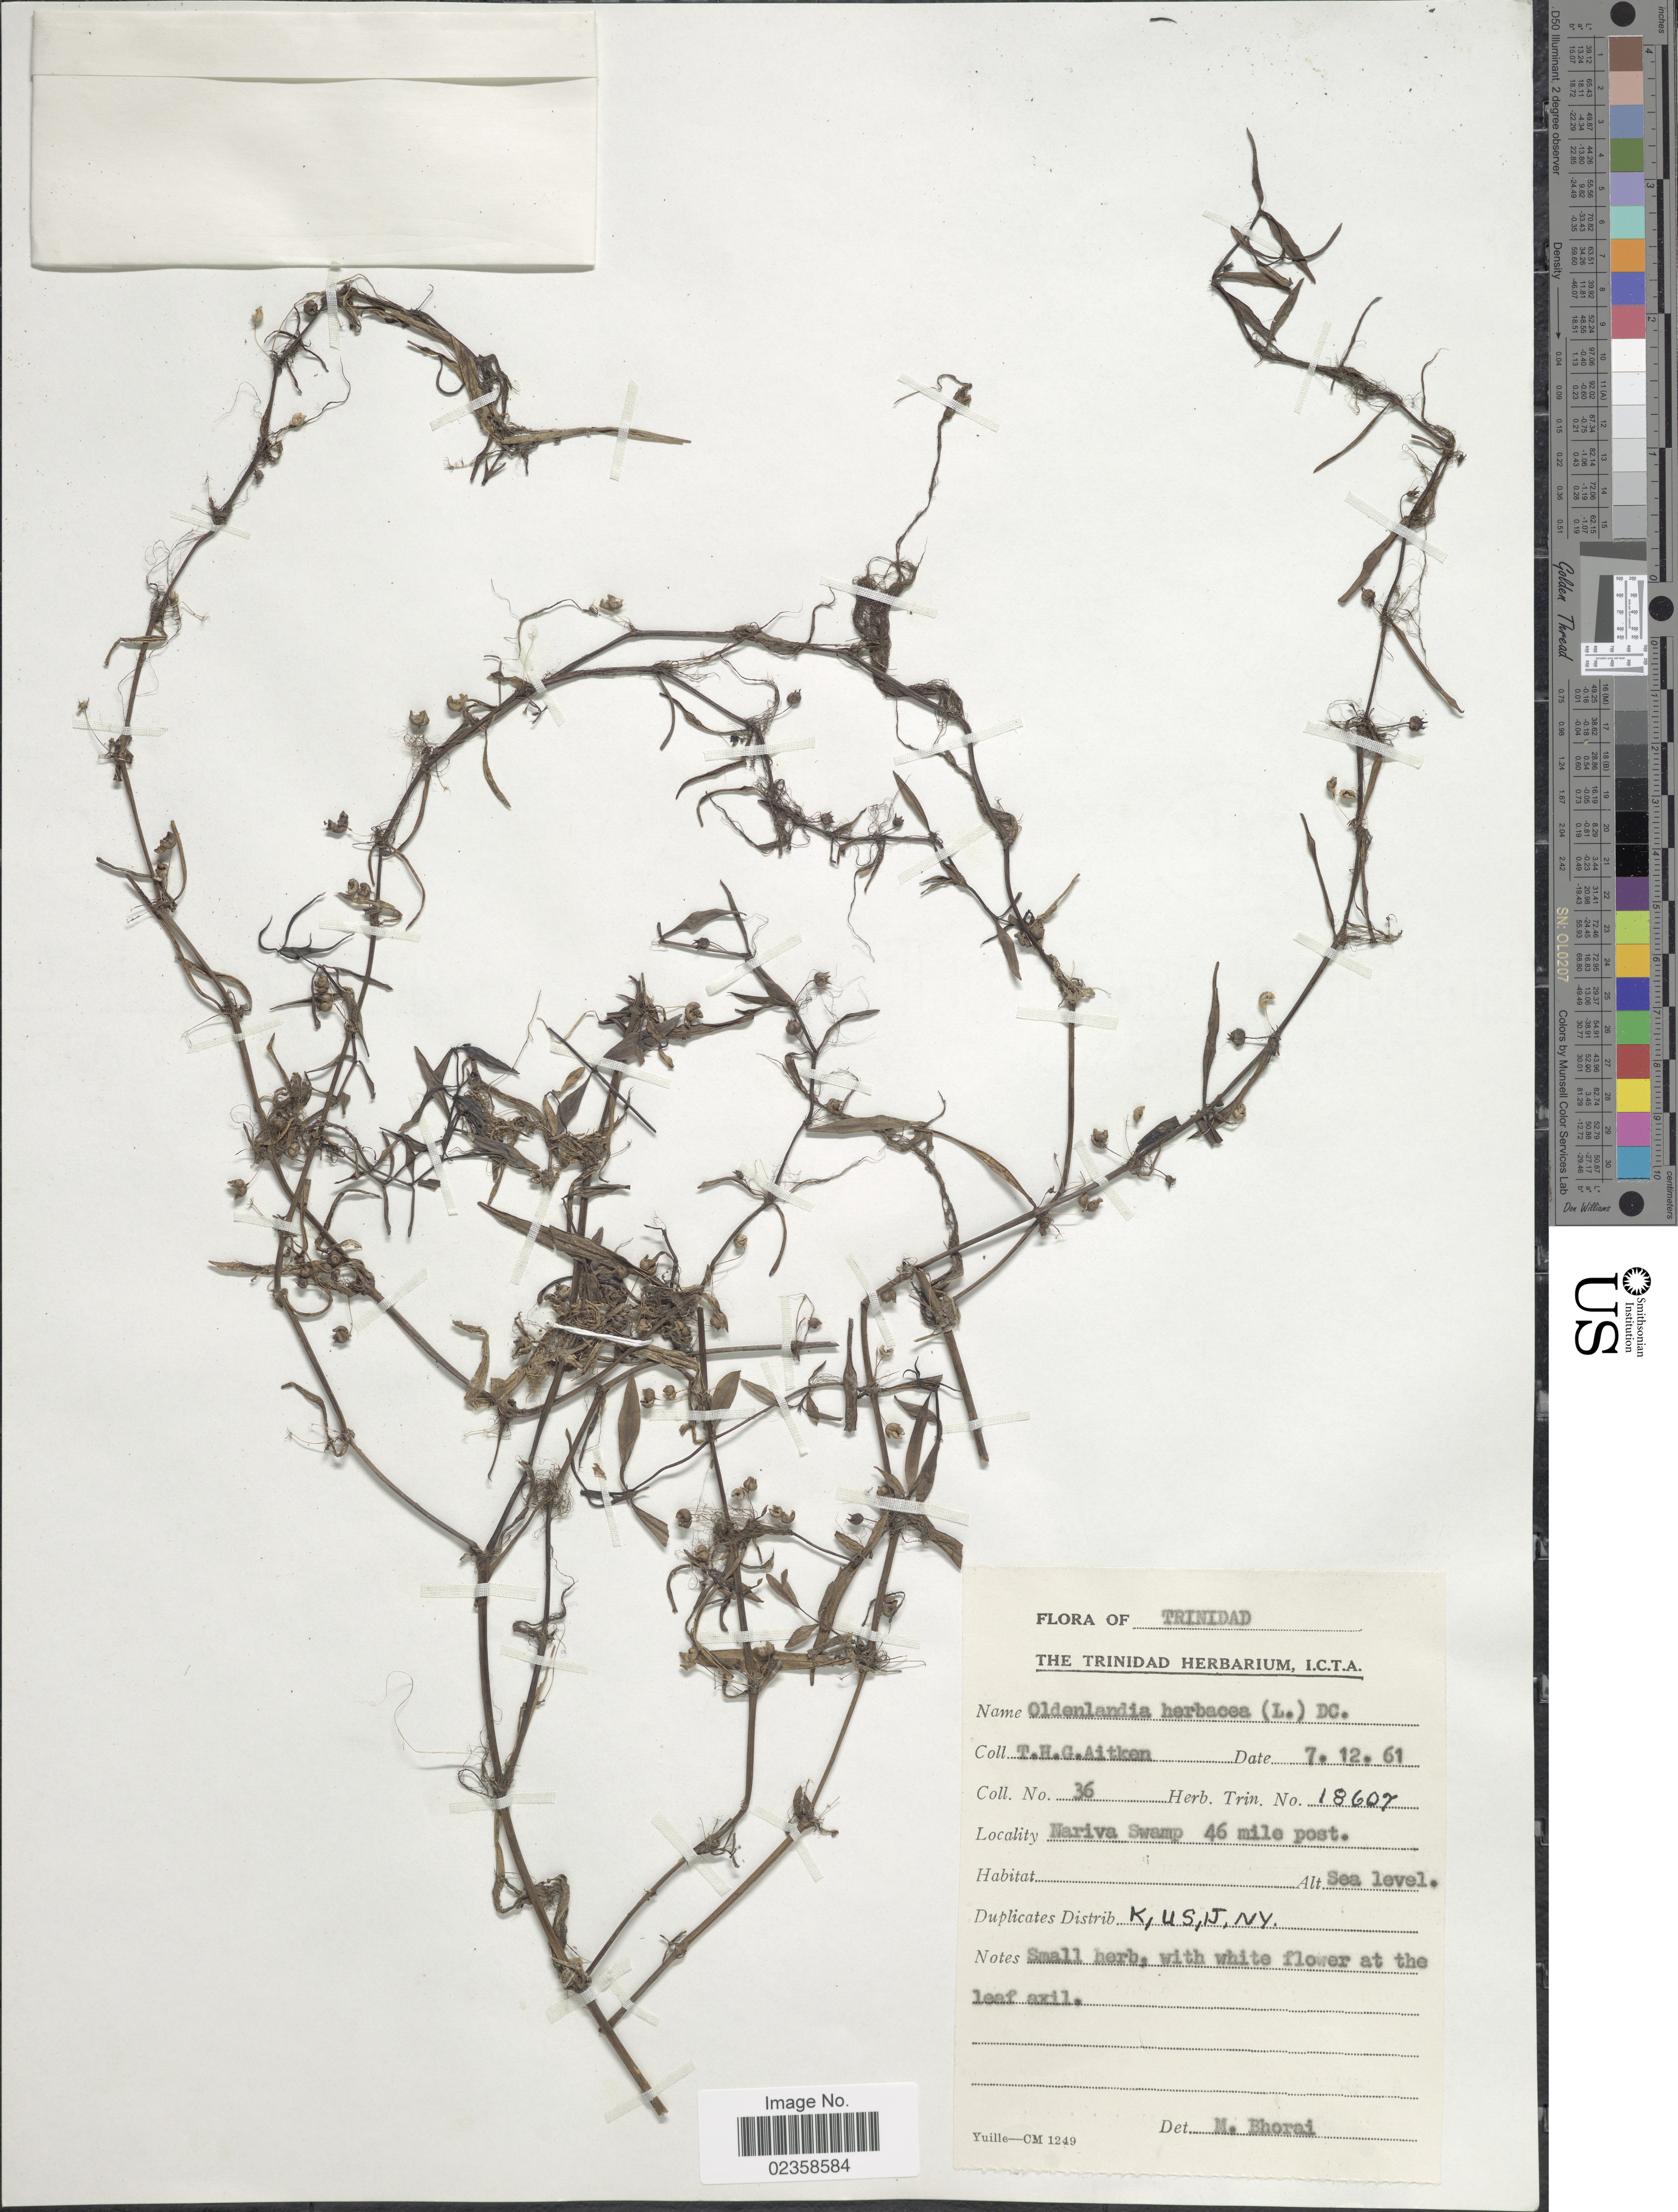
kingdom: Plantae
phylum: Tracheophyta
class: Magnoliopsida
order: Gentianales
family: Rubiaceae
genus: Oldenlandia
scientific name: Oldenlandia herbacea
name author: (L.) Roxb.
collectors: T. Aitken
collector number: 18607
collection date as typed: Transcribed d/m/y: 7/12/61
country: Trinidad and Tobago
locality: Trinidad, Nariva Swamp 45 mile post